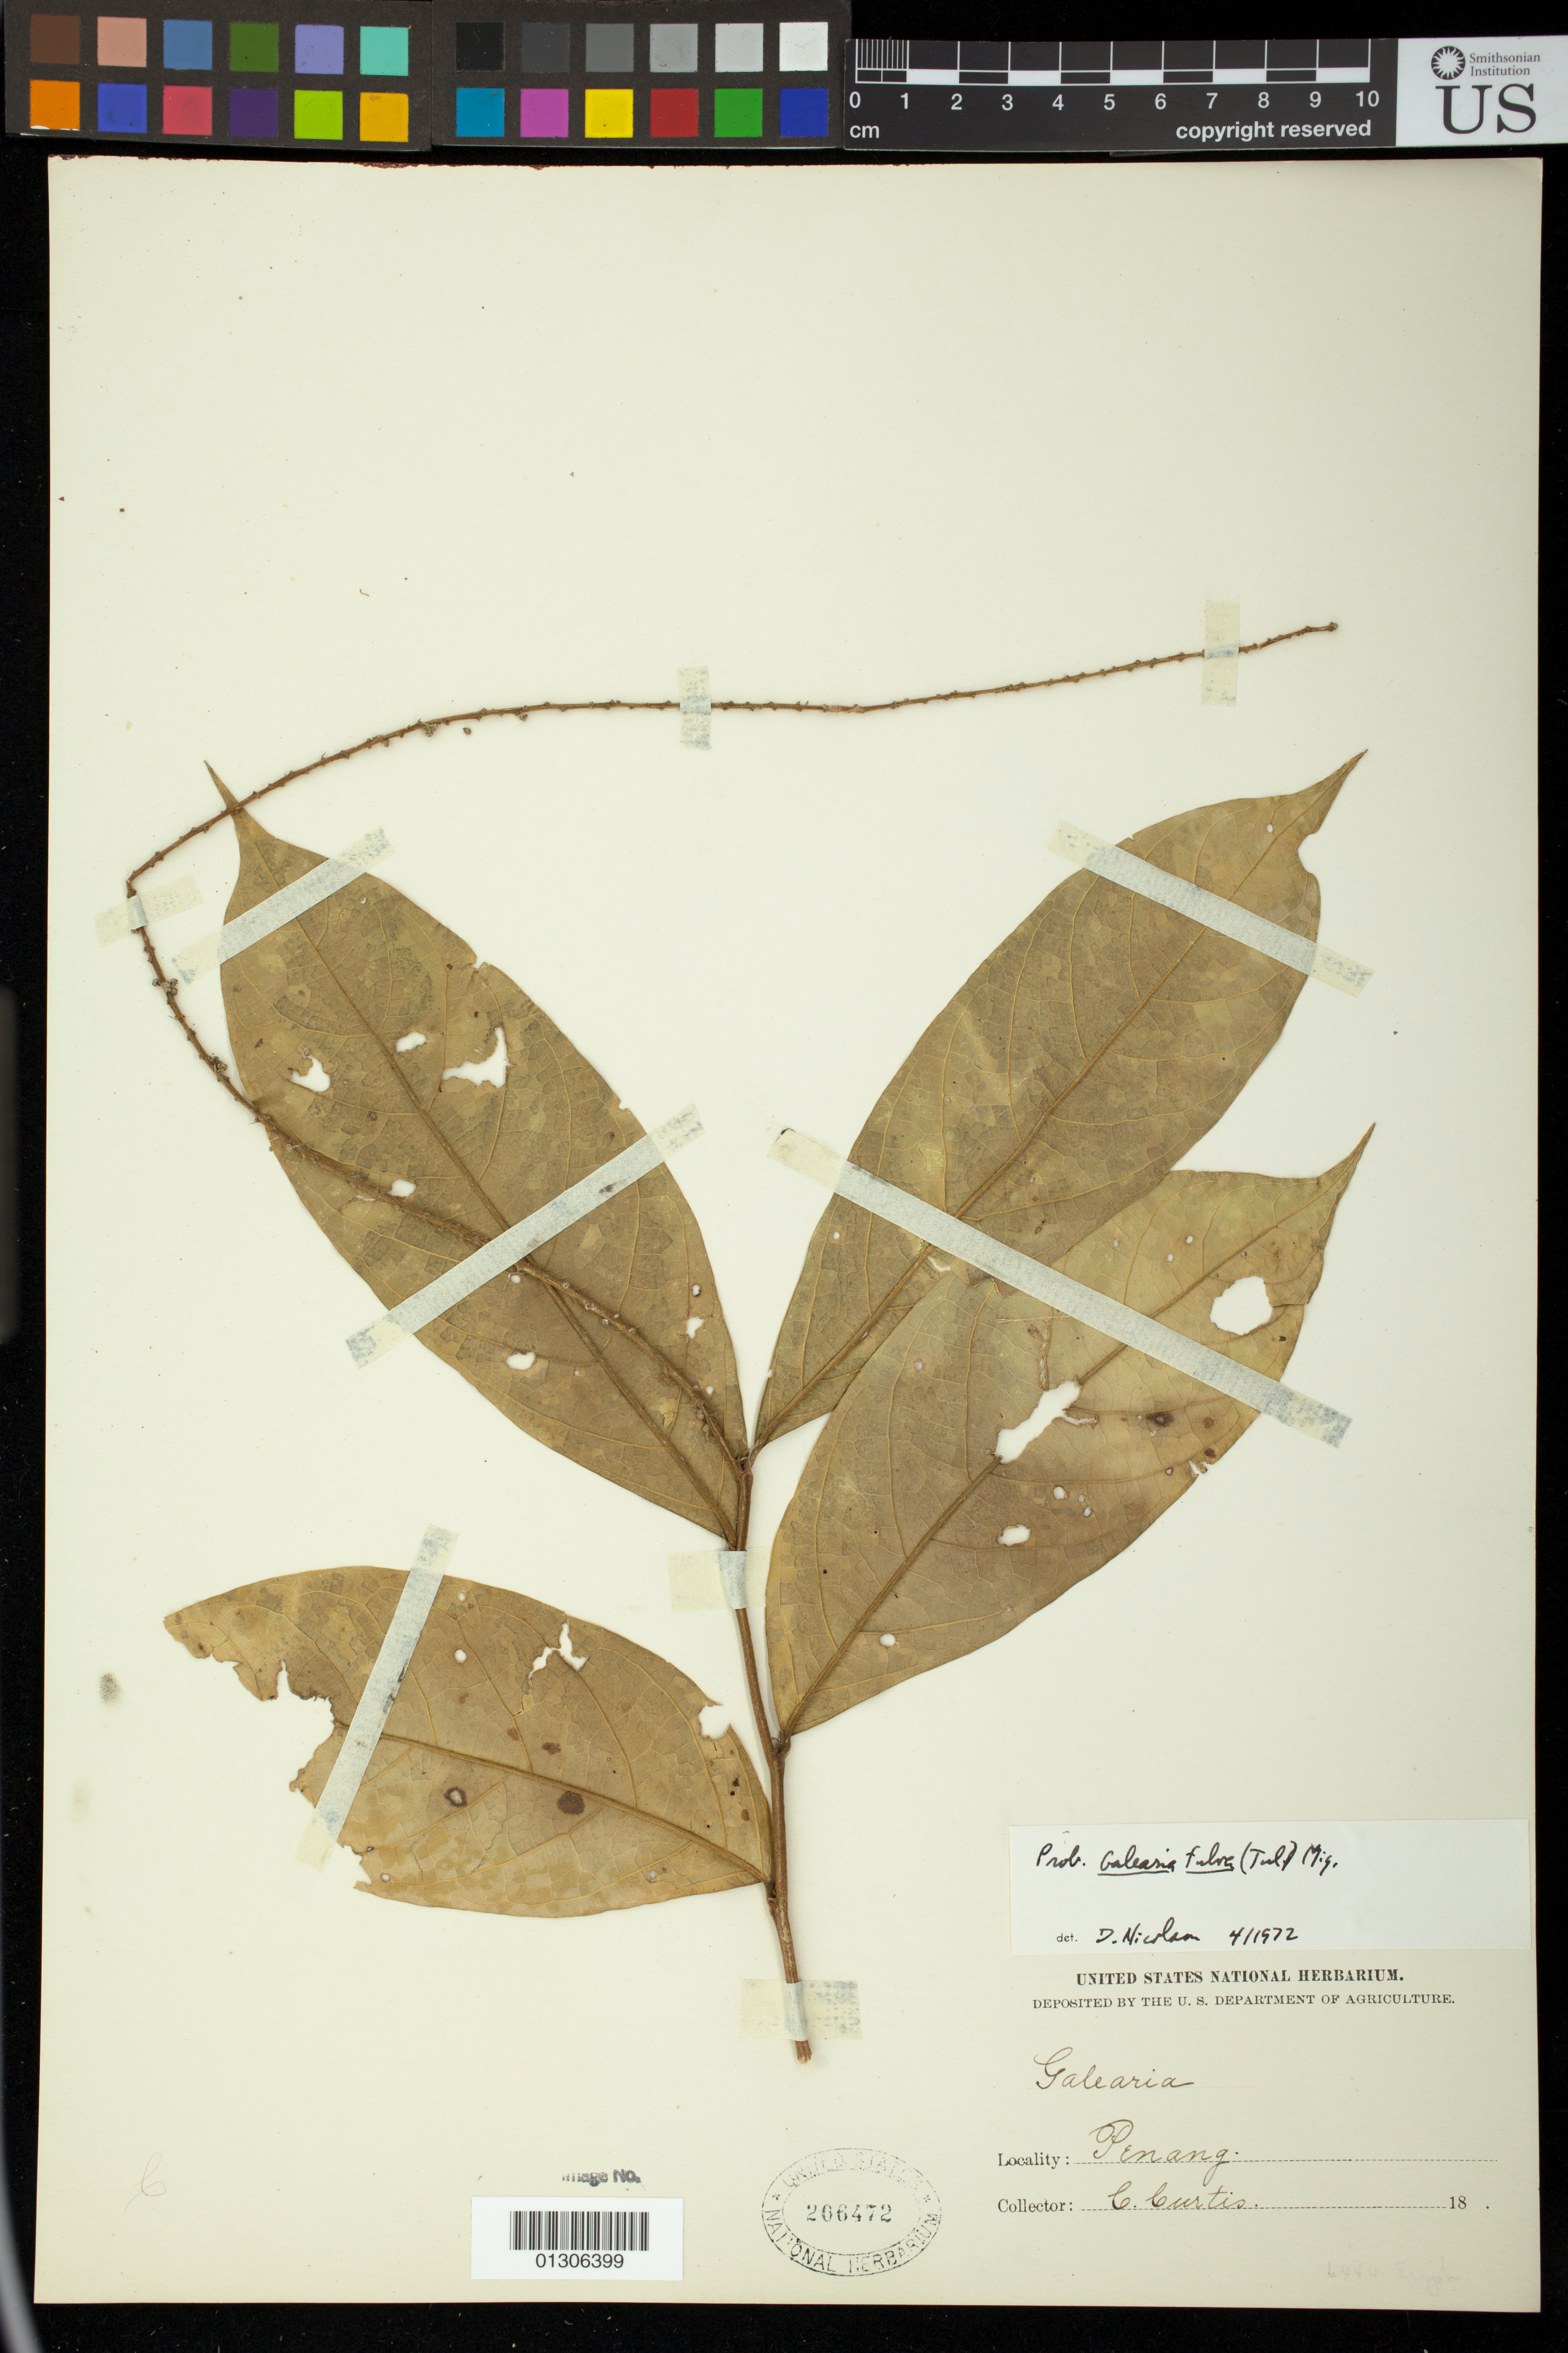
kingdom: Plantae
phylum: Tracheophyta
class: Magnoliopsida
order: Malpighiales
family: Pandaceae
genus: Galearia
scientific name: Galearia fulva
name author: (Tul.) Miq.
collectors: C. Curtis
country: Malaysia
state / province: Pinang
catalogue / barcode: US 266472